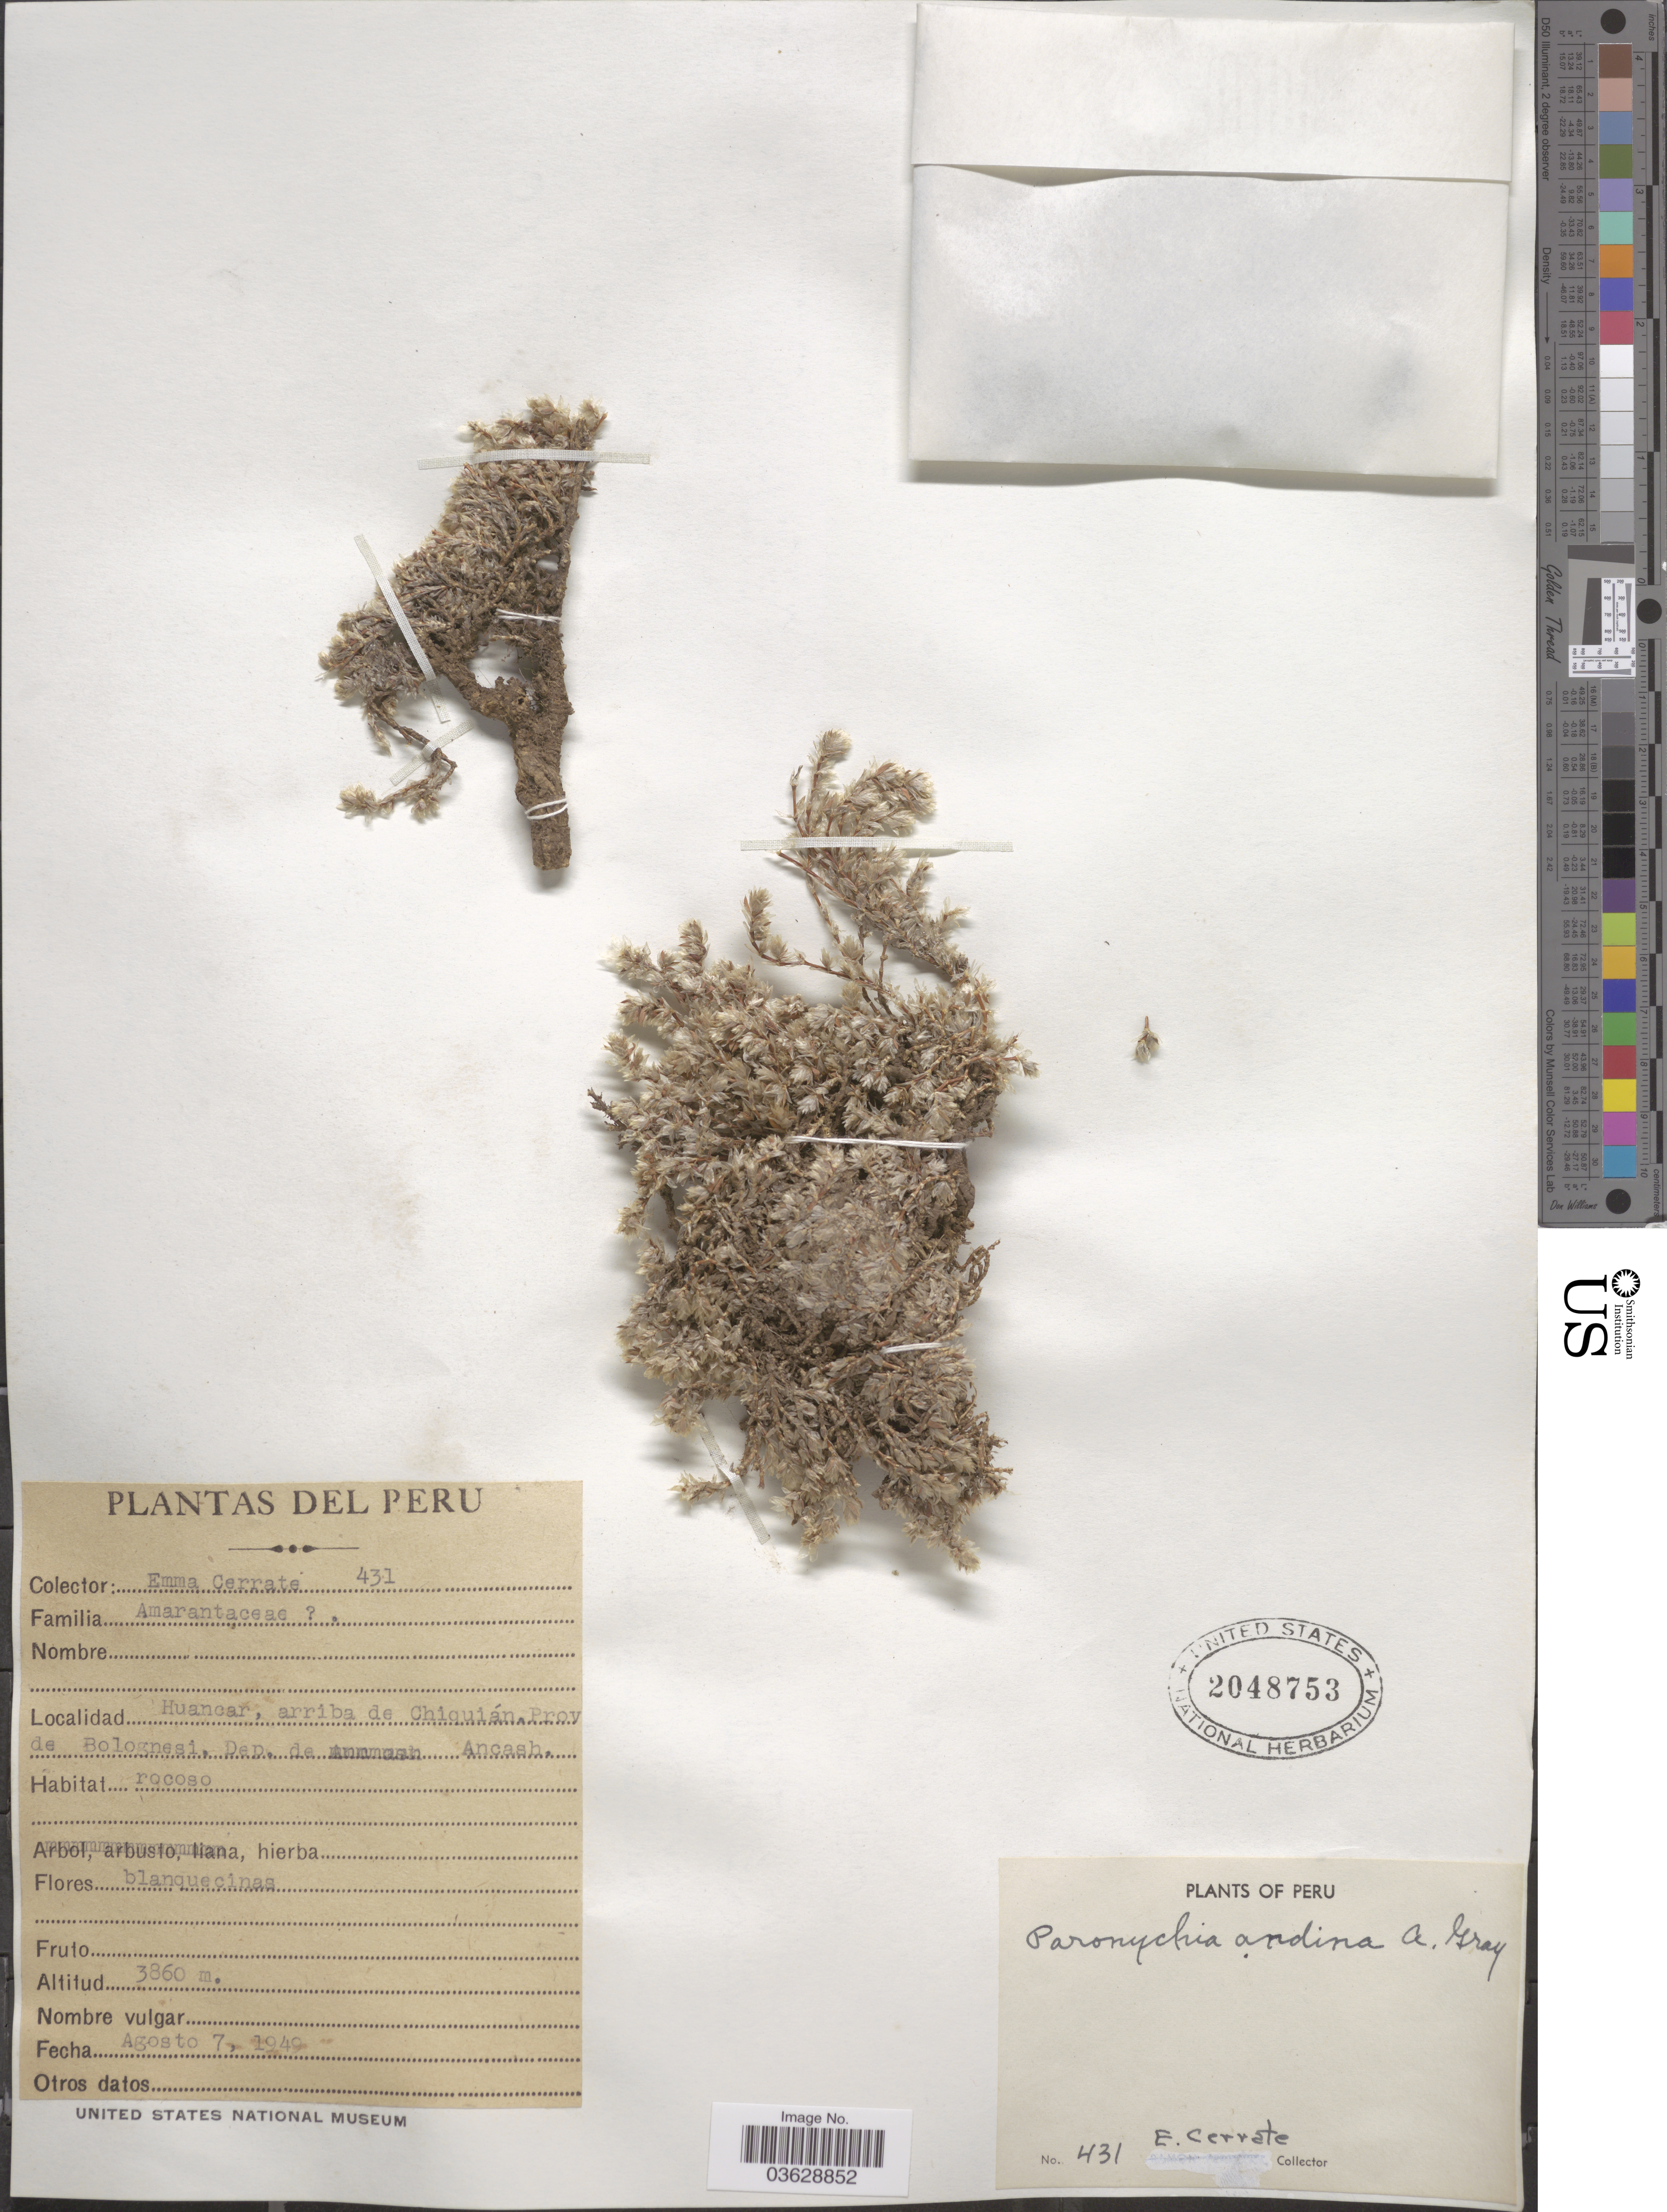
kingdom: Plantae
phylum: Tracheophyta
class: Magnoliopsida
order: Caryophyllales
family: Caryophyllaceae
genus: Paronychia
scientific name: Paronychia andina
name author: A. Gray in Wilkes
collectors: E. Cerrate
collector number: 431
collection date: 1949-08-07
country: Peru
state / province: Ancash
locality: Huancar, arriba de Chiquián, Prov. de Bolognesi, Dep. de Ancash.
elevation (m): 3860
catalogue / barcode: US 2048753